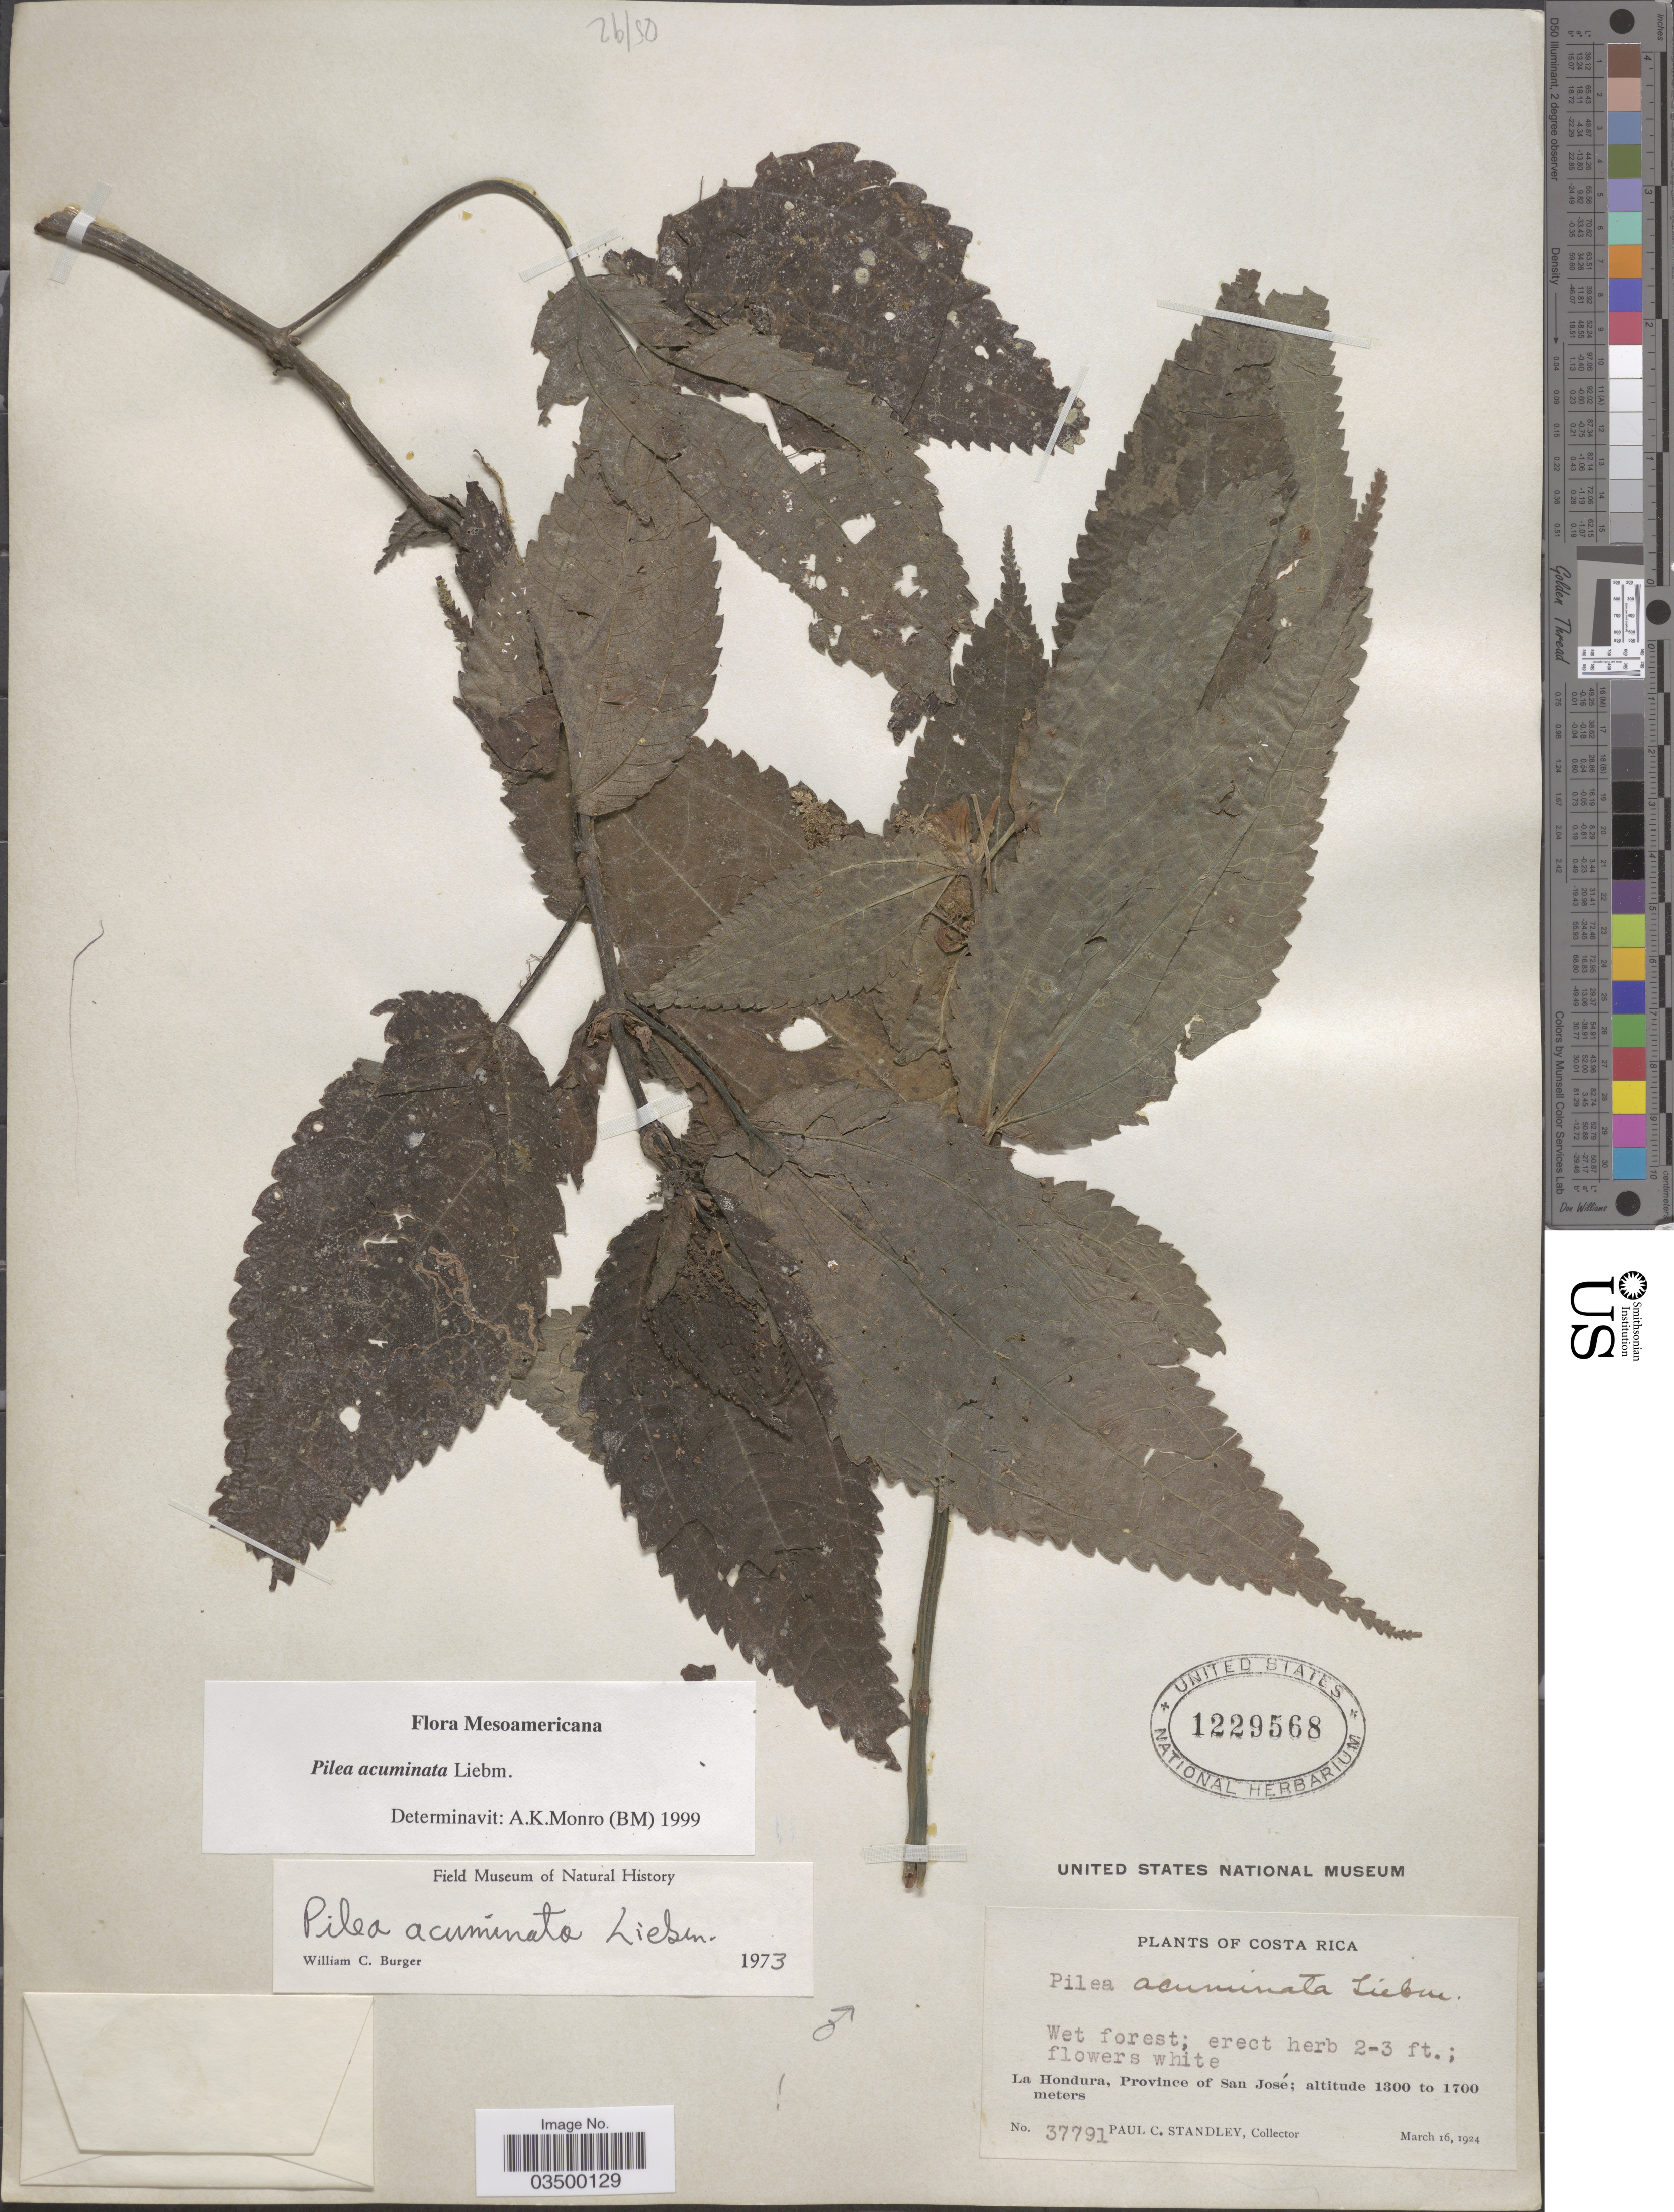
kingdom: Plantae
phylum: Tracheophyta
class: Magnoliopsida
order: Rosales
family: Urticaceae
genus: Pilea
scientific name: Pilea acuminata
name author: Liebm.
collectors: P. C. Standley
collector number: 37791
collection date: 1924-03-16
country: Costa Rica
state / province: San José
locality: La Hondura.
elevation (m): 1300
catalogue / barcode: US 1229568